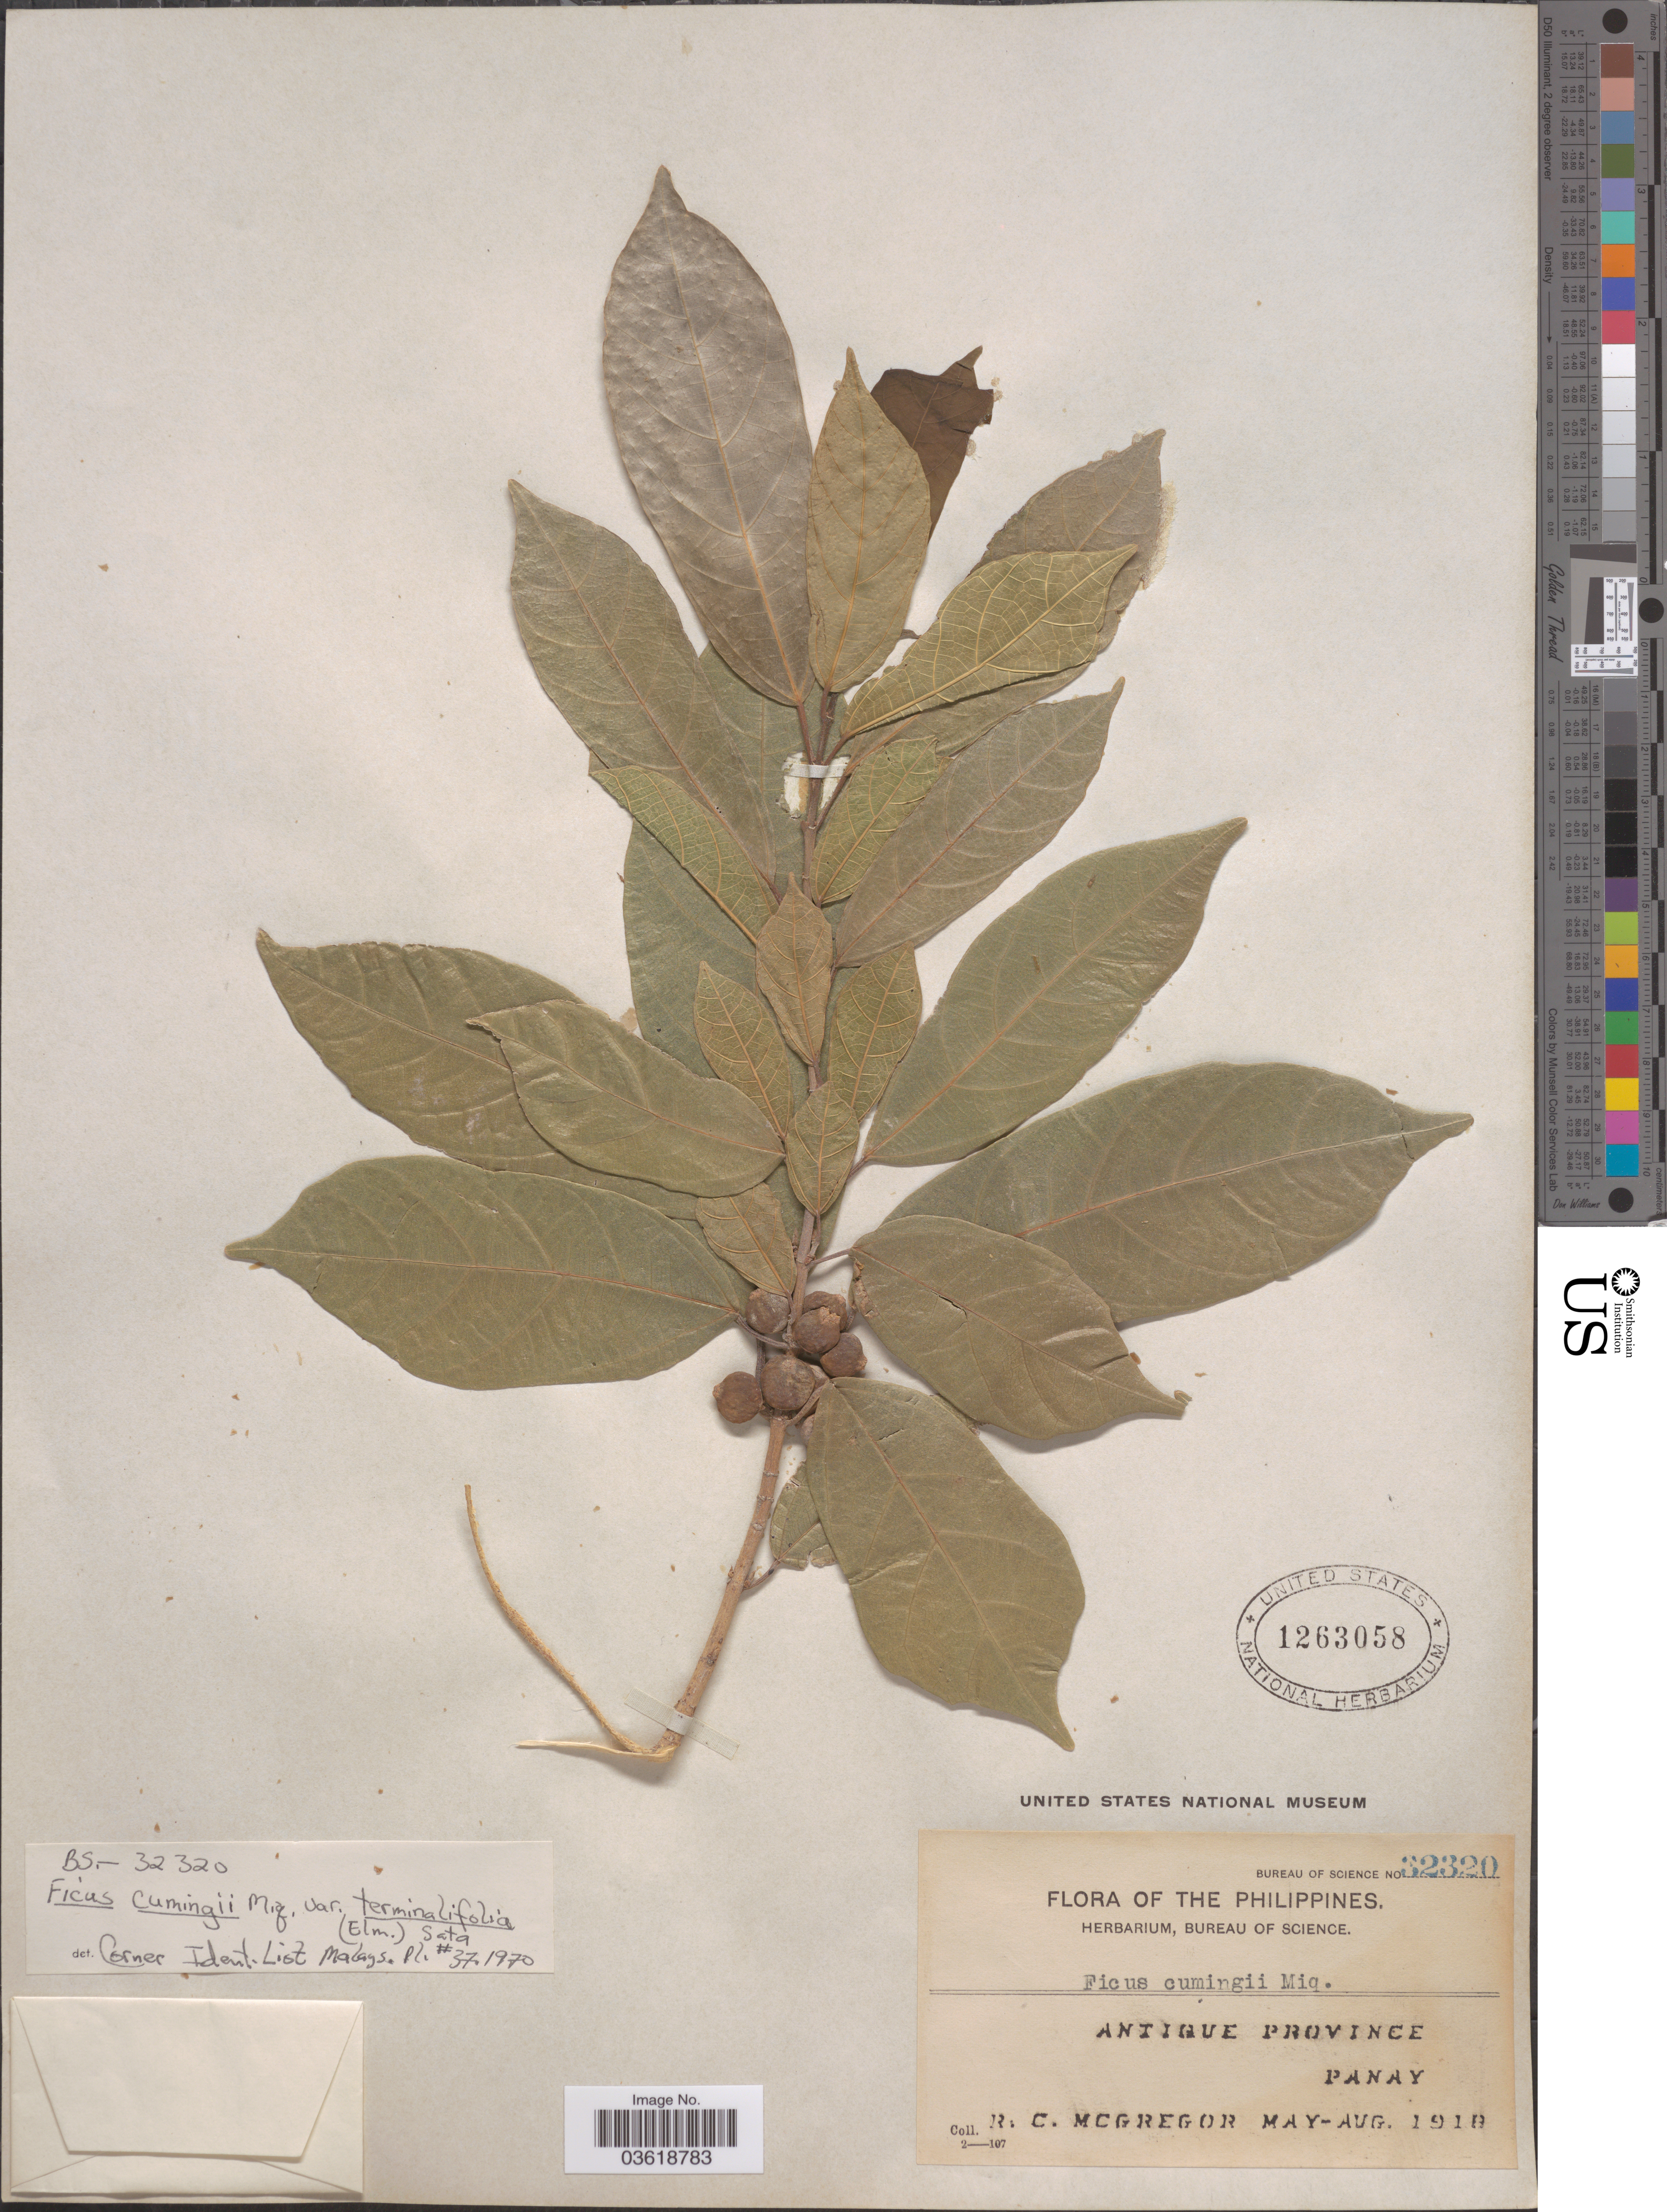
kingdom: Plantae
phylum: Tracheophyta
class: Magnoliopsida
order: Rosales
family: Moraceae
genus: Ficus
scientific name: Ficus cumingii var. terminalifolia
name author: (Elmer) Sata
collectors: R. C. McGregor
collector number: Bureau of Science 32320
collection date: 1918-05/1918-08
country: Philippines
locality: Antique Province. Panay.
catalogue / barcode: US 1263058